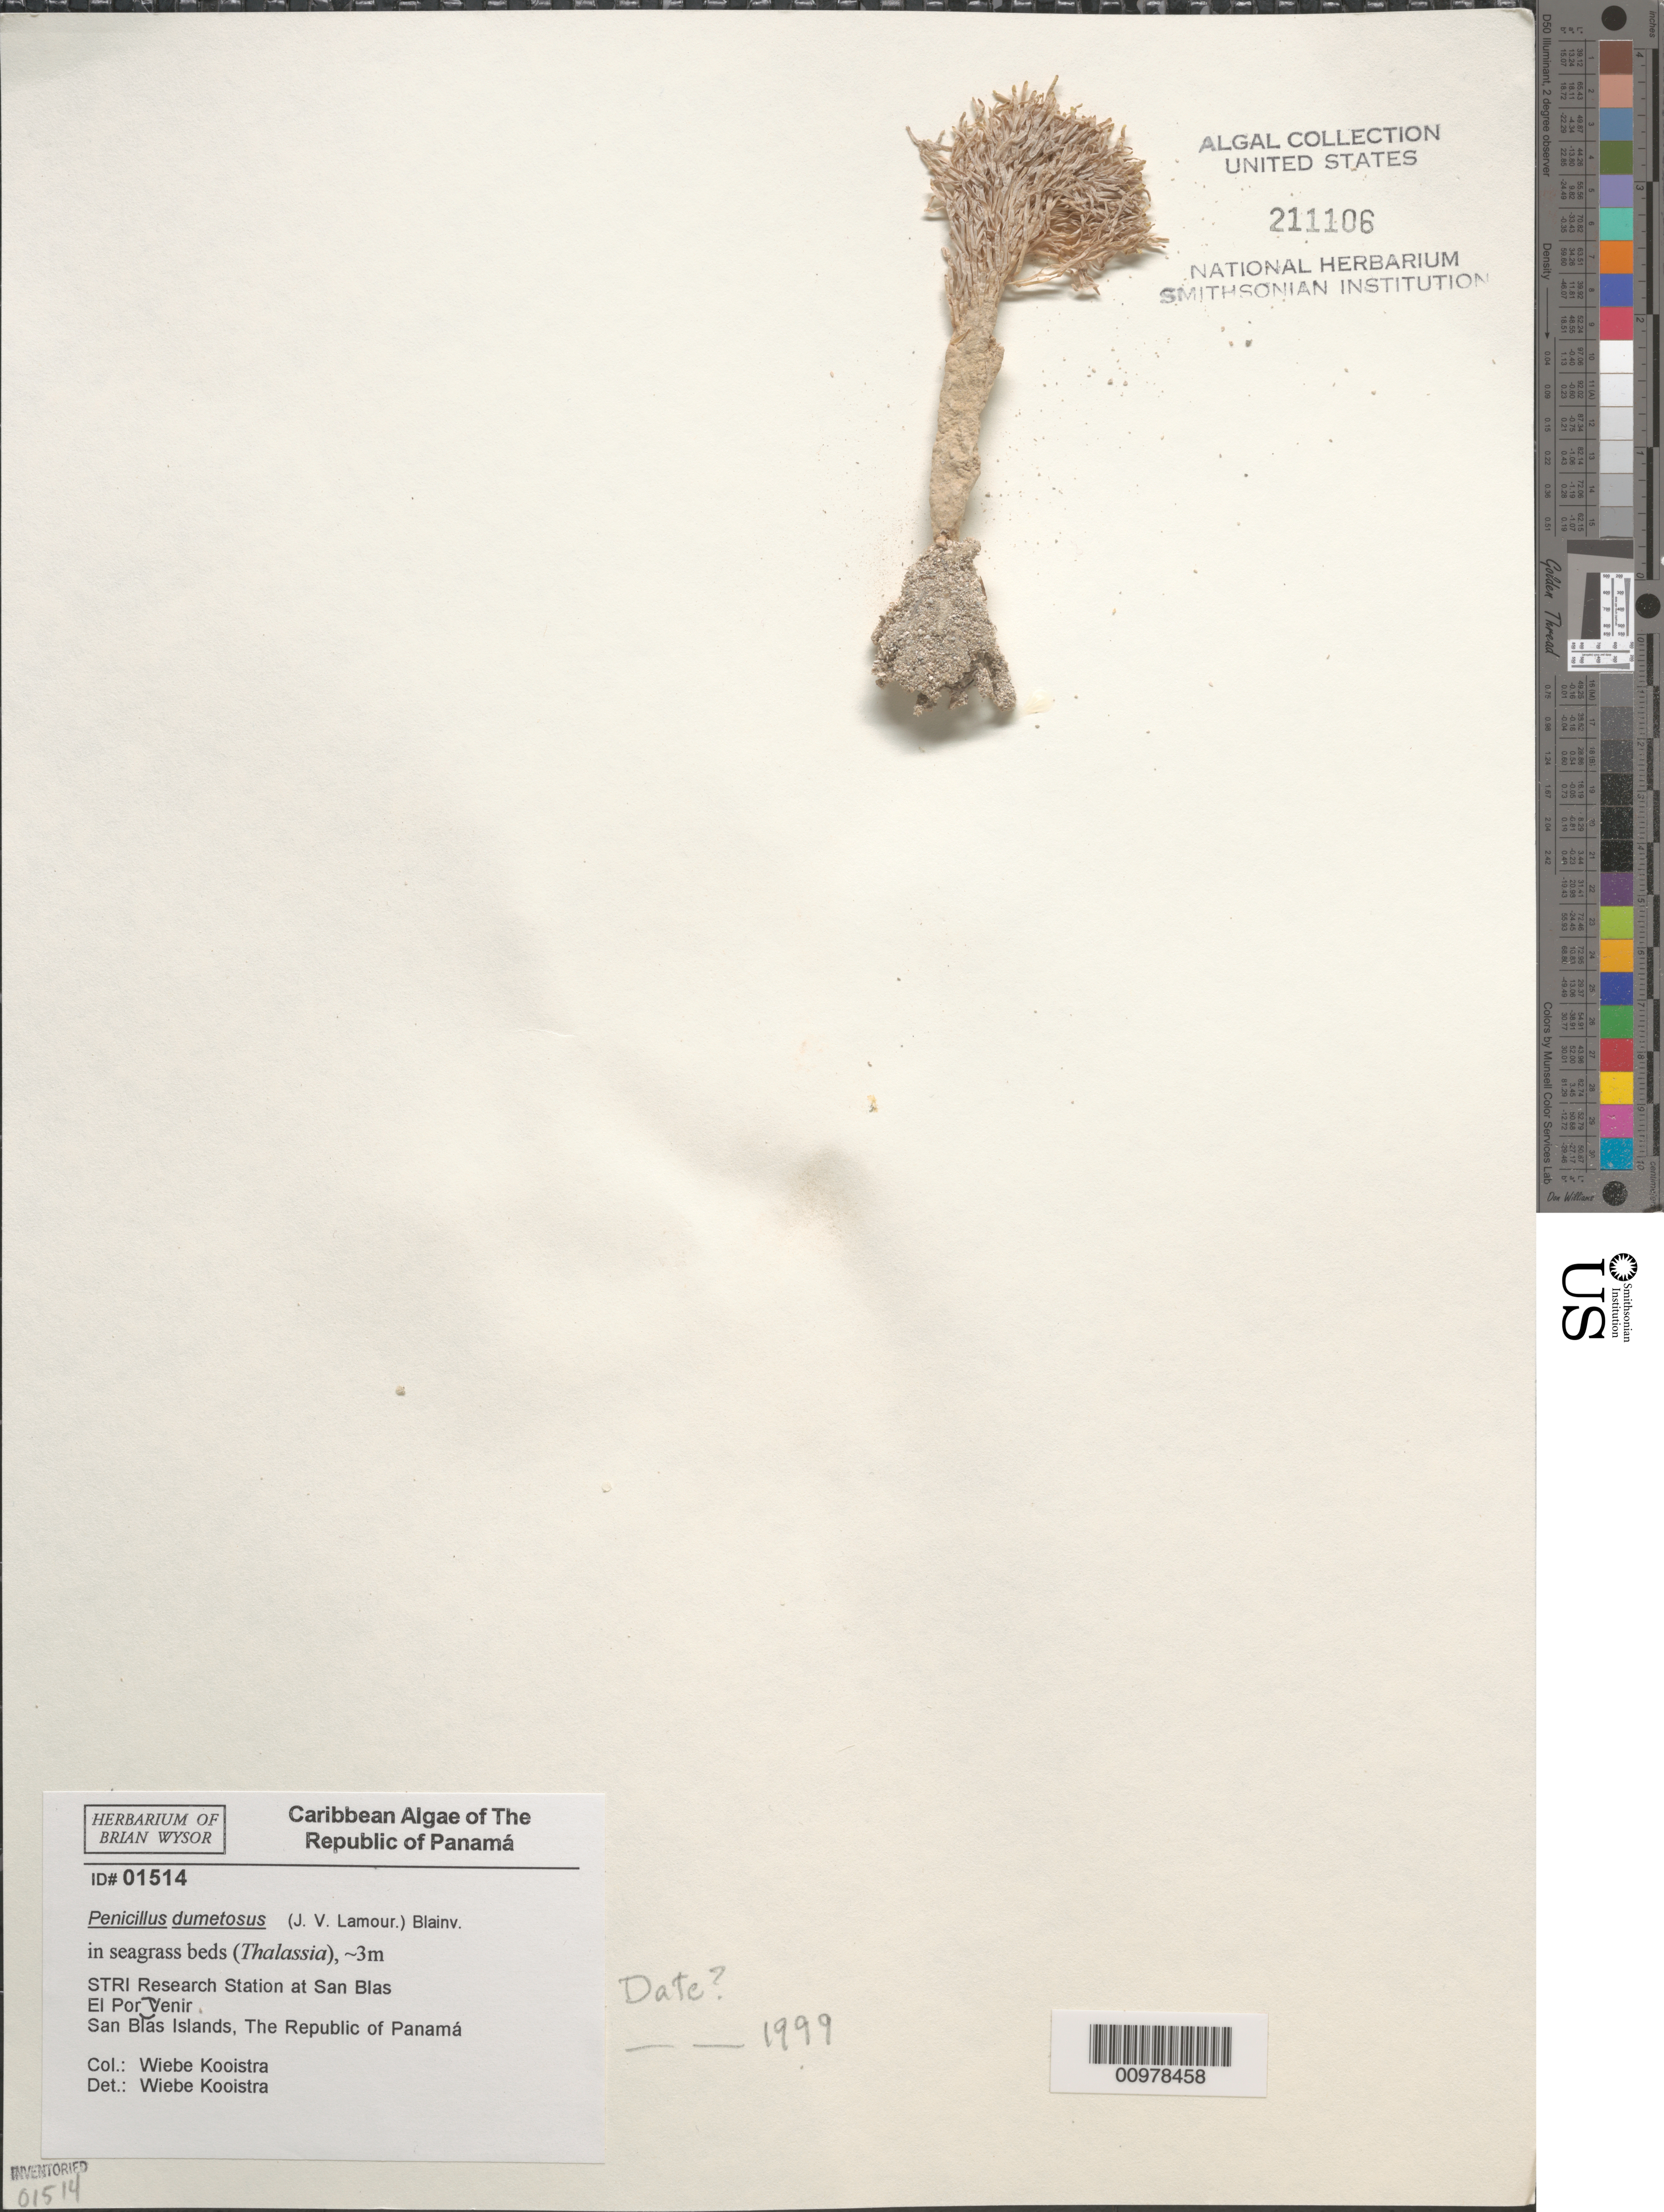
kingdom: Plantae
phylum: Chlorophyta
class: Ulvophyceae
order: Bryopsidales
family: Udoteaceae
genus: Penicillus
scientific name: Penicillus dumetosus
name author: (J.V.Lamouroux) Blainville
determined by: Kooistra, Wiebe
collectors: W. Kooistra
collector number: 01514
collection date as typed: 1999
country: Panama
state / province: Kuna Yala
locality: STRI (Smithsonian Tropical Research Institute) research station at San Blas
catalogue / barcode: US 211106